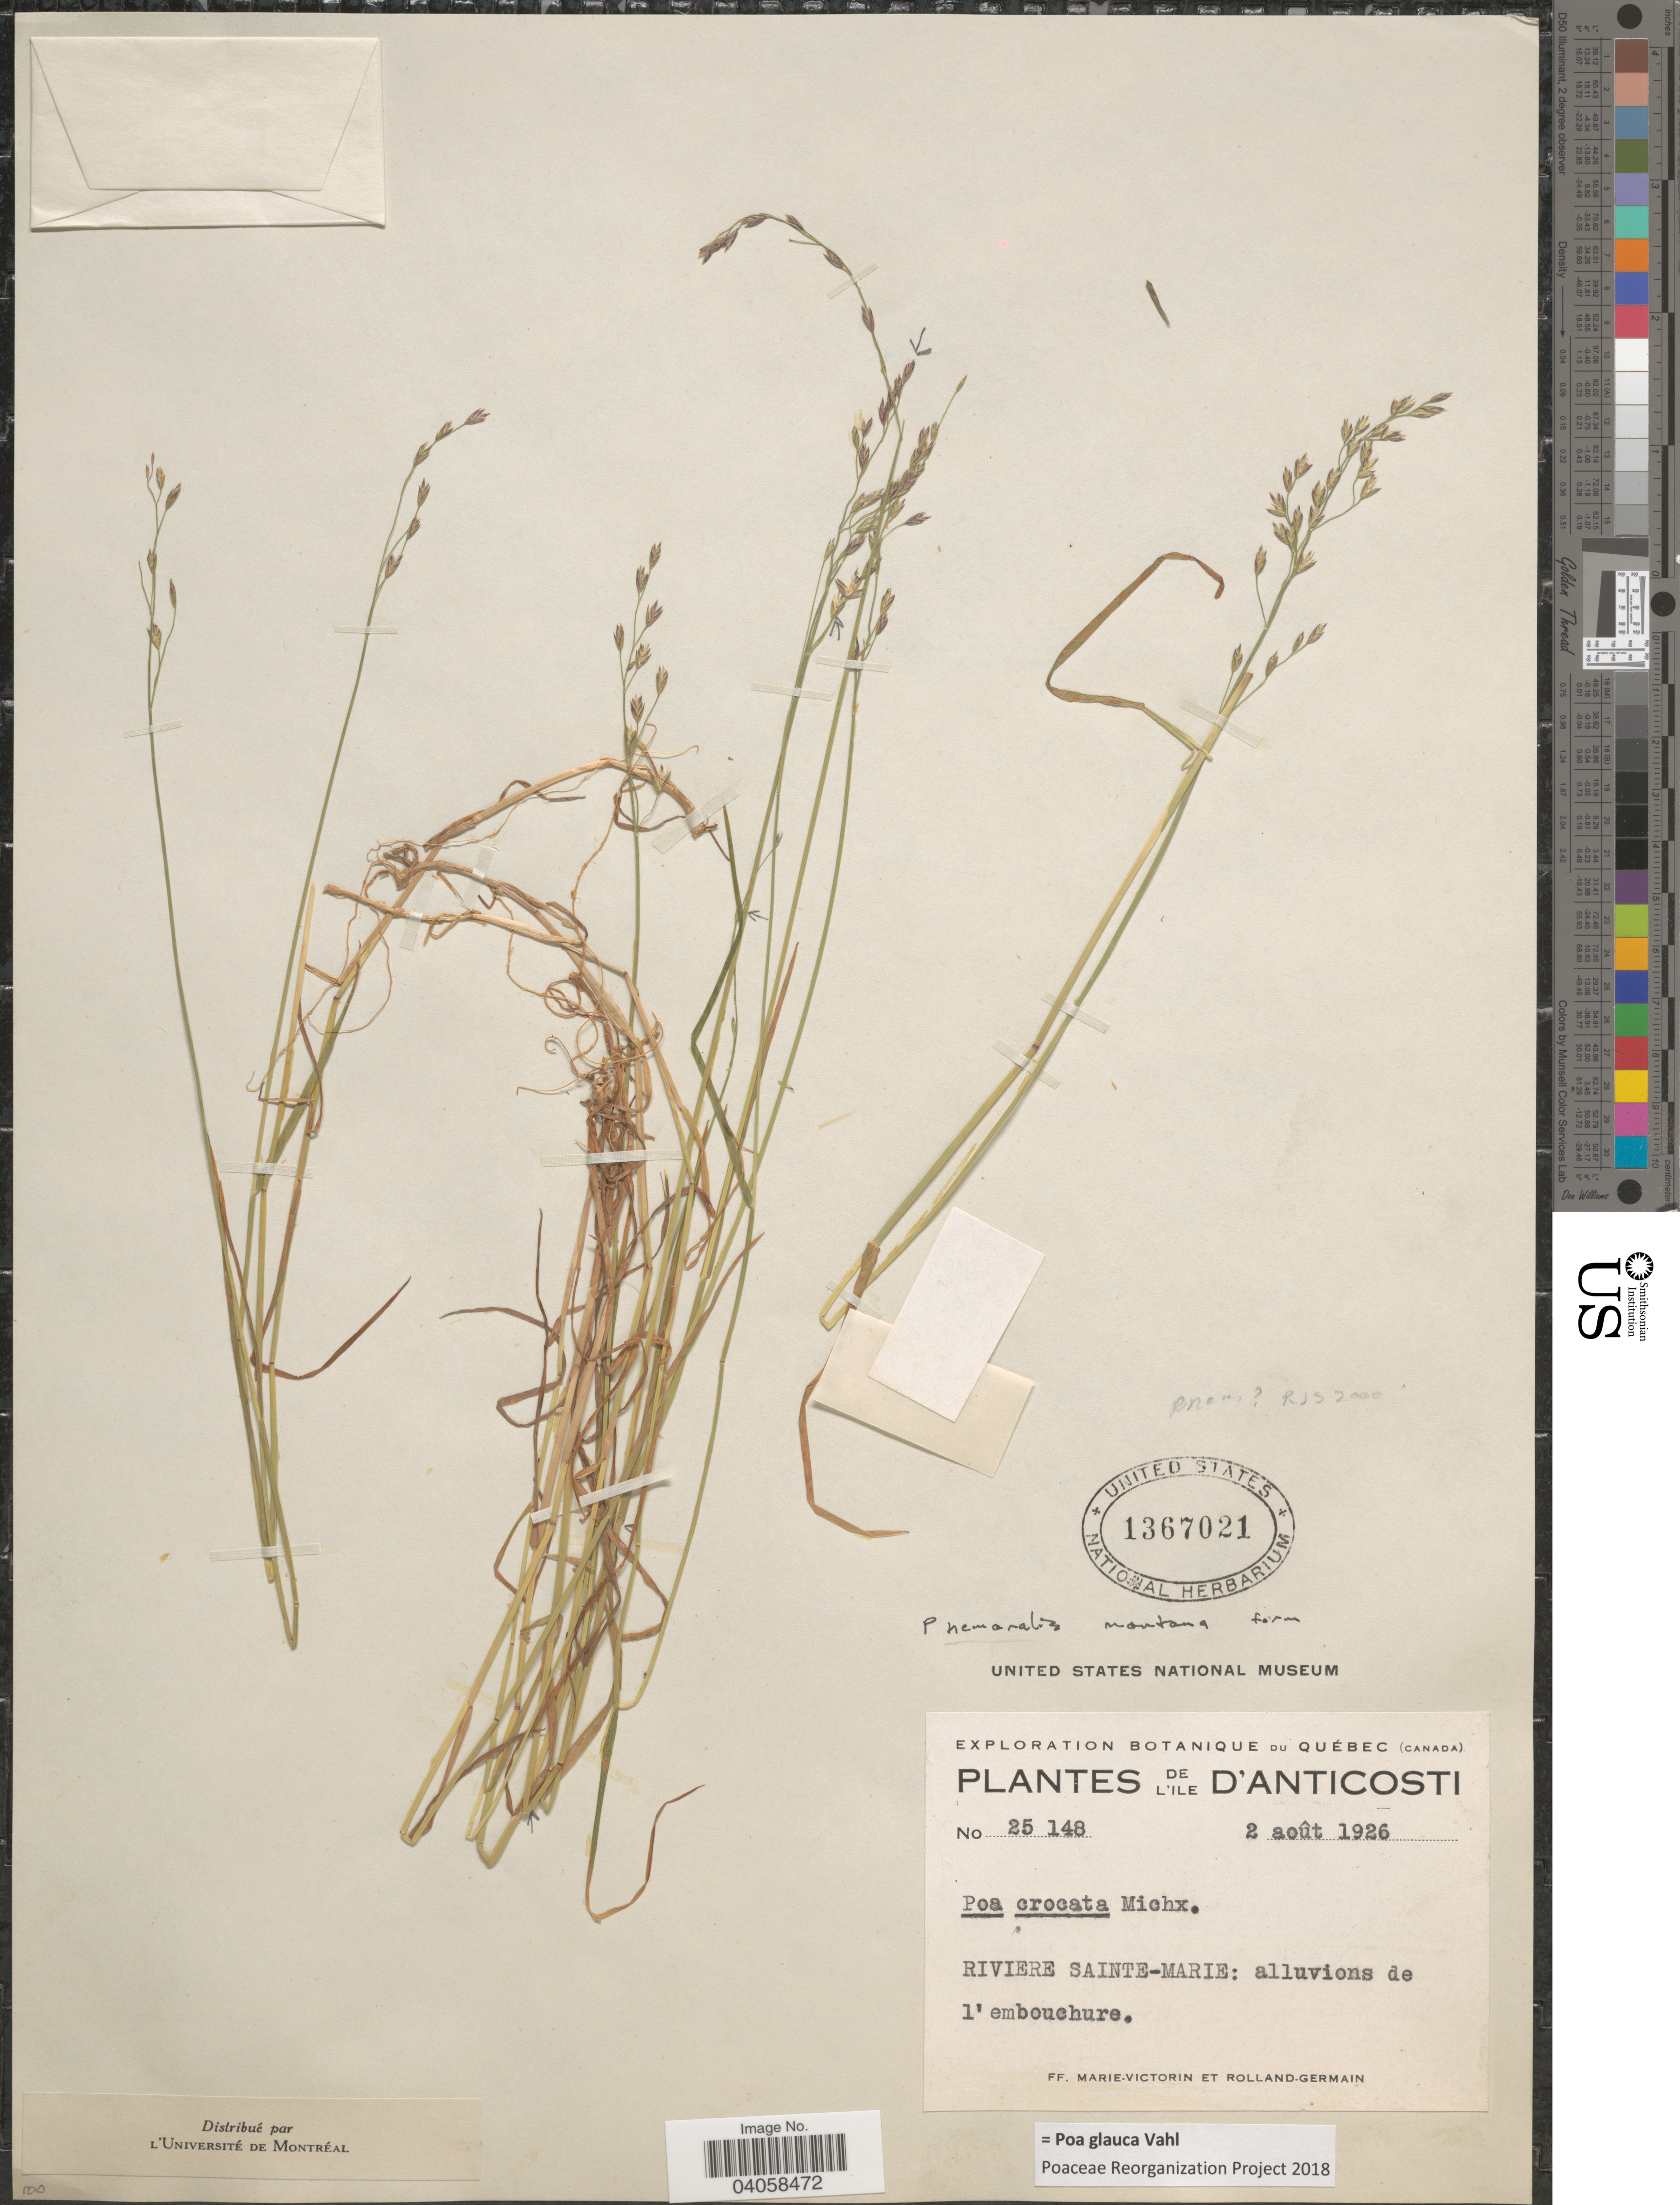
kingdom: Plantae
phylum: Tracheophyta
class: Liliopsida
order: Poales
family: Poaceae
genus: Poa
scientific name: Poa glauca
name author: Vahl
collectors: F. Marie-Victorin & Rolland-Germain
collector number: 25148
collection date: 1926-08-02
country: Canada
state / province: Quebec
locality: L'ile D'Anticosti. Riviere Sainte-Marie: alluvions de l'embouchure.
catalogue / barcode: US 1367021